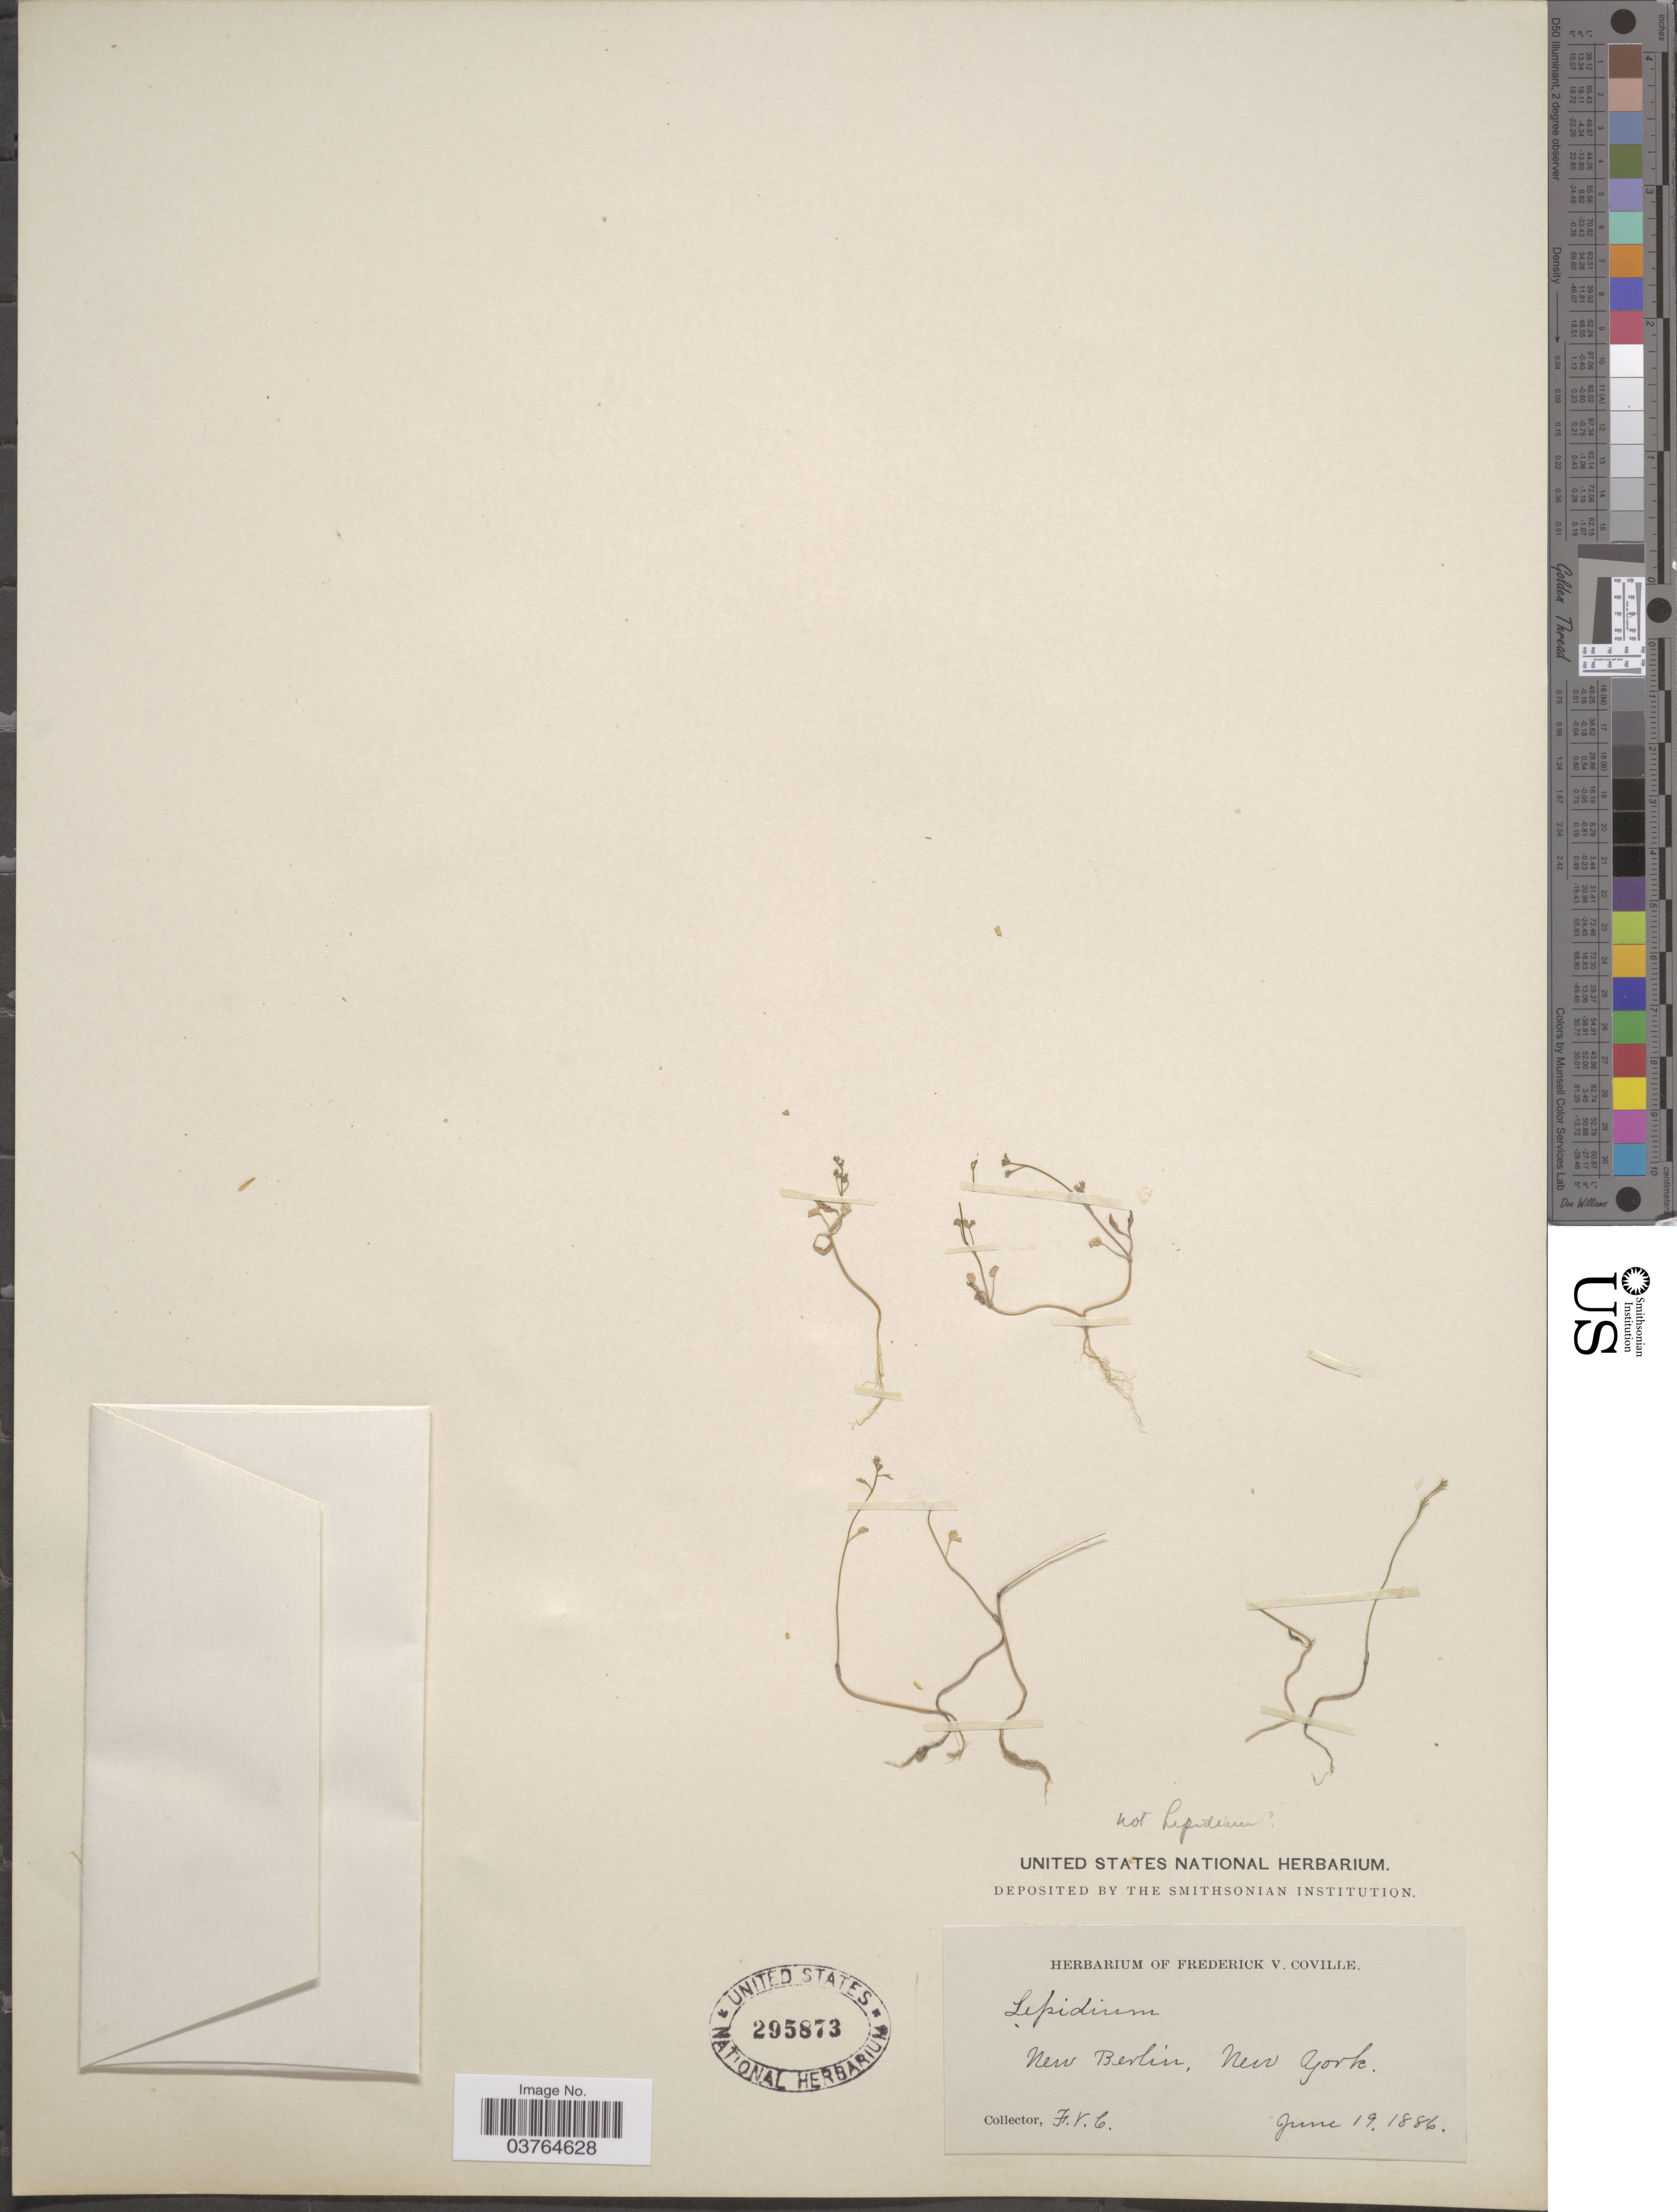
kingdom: Plantae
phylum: Tracheophyta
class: Magnoliopsida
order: Brassicales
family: Brassicaceae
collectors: F. V. Coville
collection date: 1886-06-19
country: United States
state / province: New York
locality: New Berlin.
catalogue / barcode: US 295873